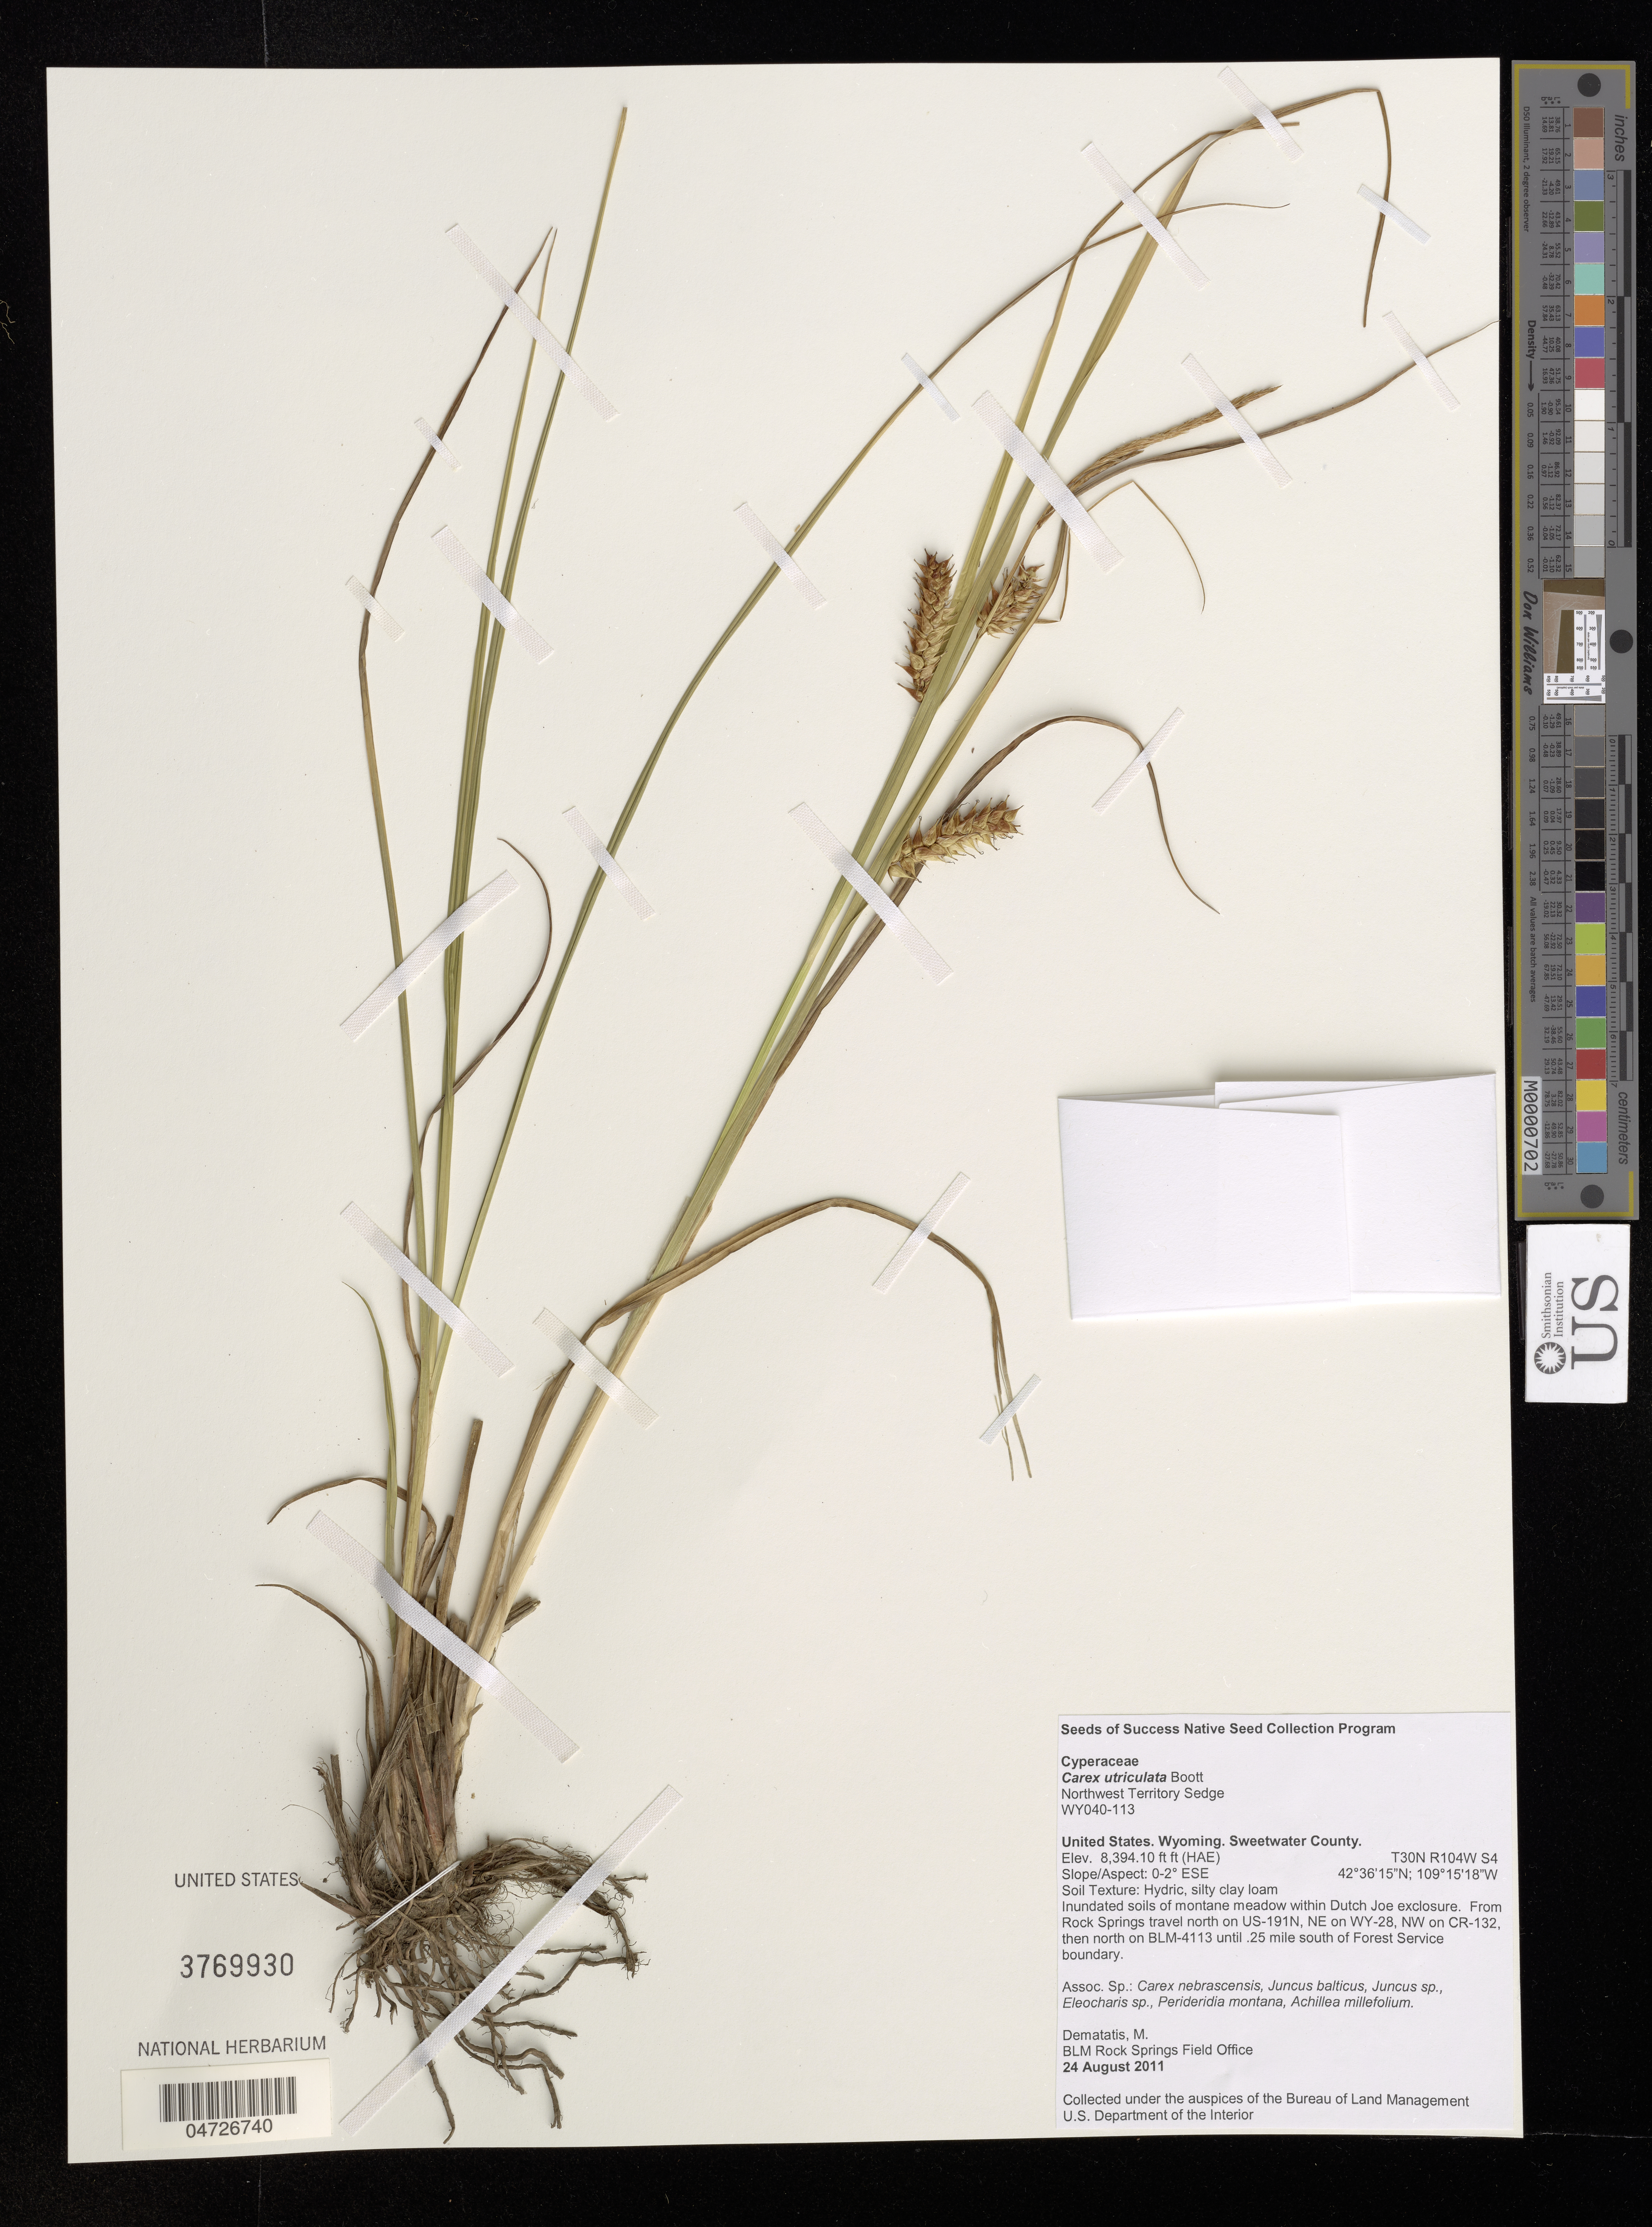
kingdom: Plantae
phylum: Tracheophyta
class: Liliopsida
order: Poales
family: Cyperaceae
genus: Carex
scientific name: Carex utriculata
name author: Boott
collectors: M. Dematatis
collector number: WY040-113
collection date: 2011-08-24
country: United States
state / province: Wyoming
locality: Sweetwater County. From Rock Springs travel north on US-191N, NE on WY-28, NW on CR-132, then north on BLM-4113 until .25 south of Forest Service boundary.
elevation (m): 2558.52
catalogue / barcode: US 3769930